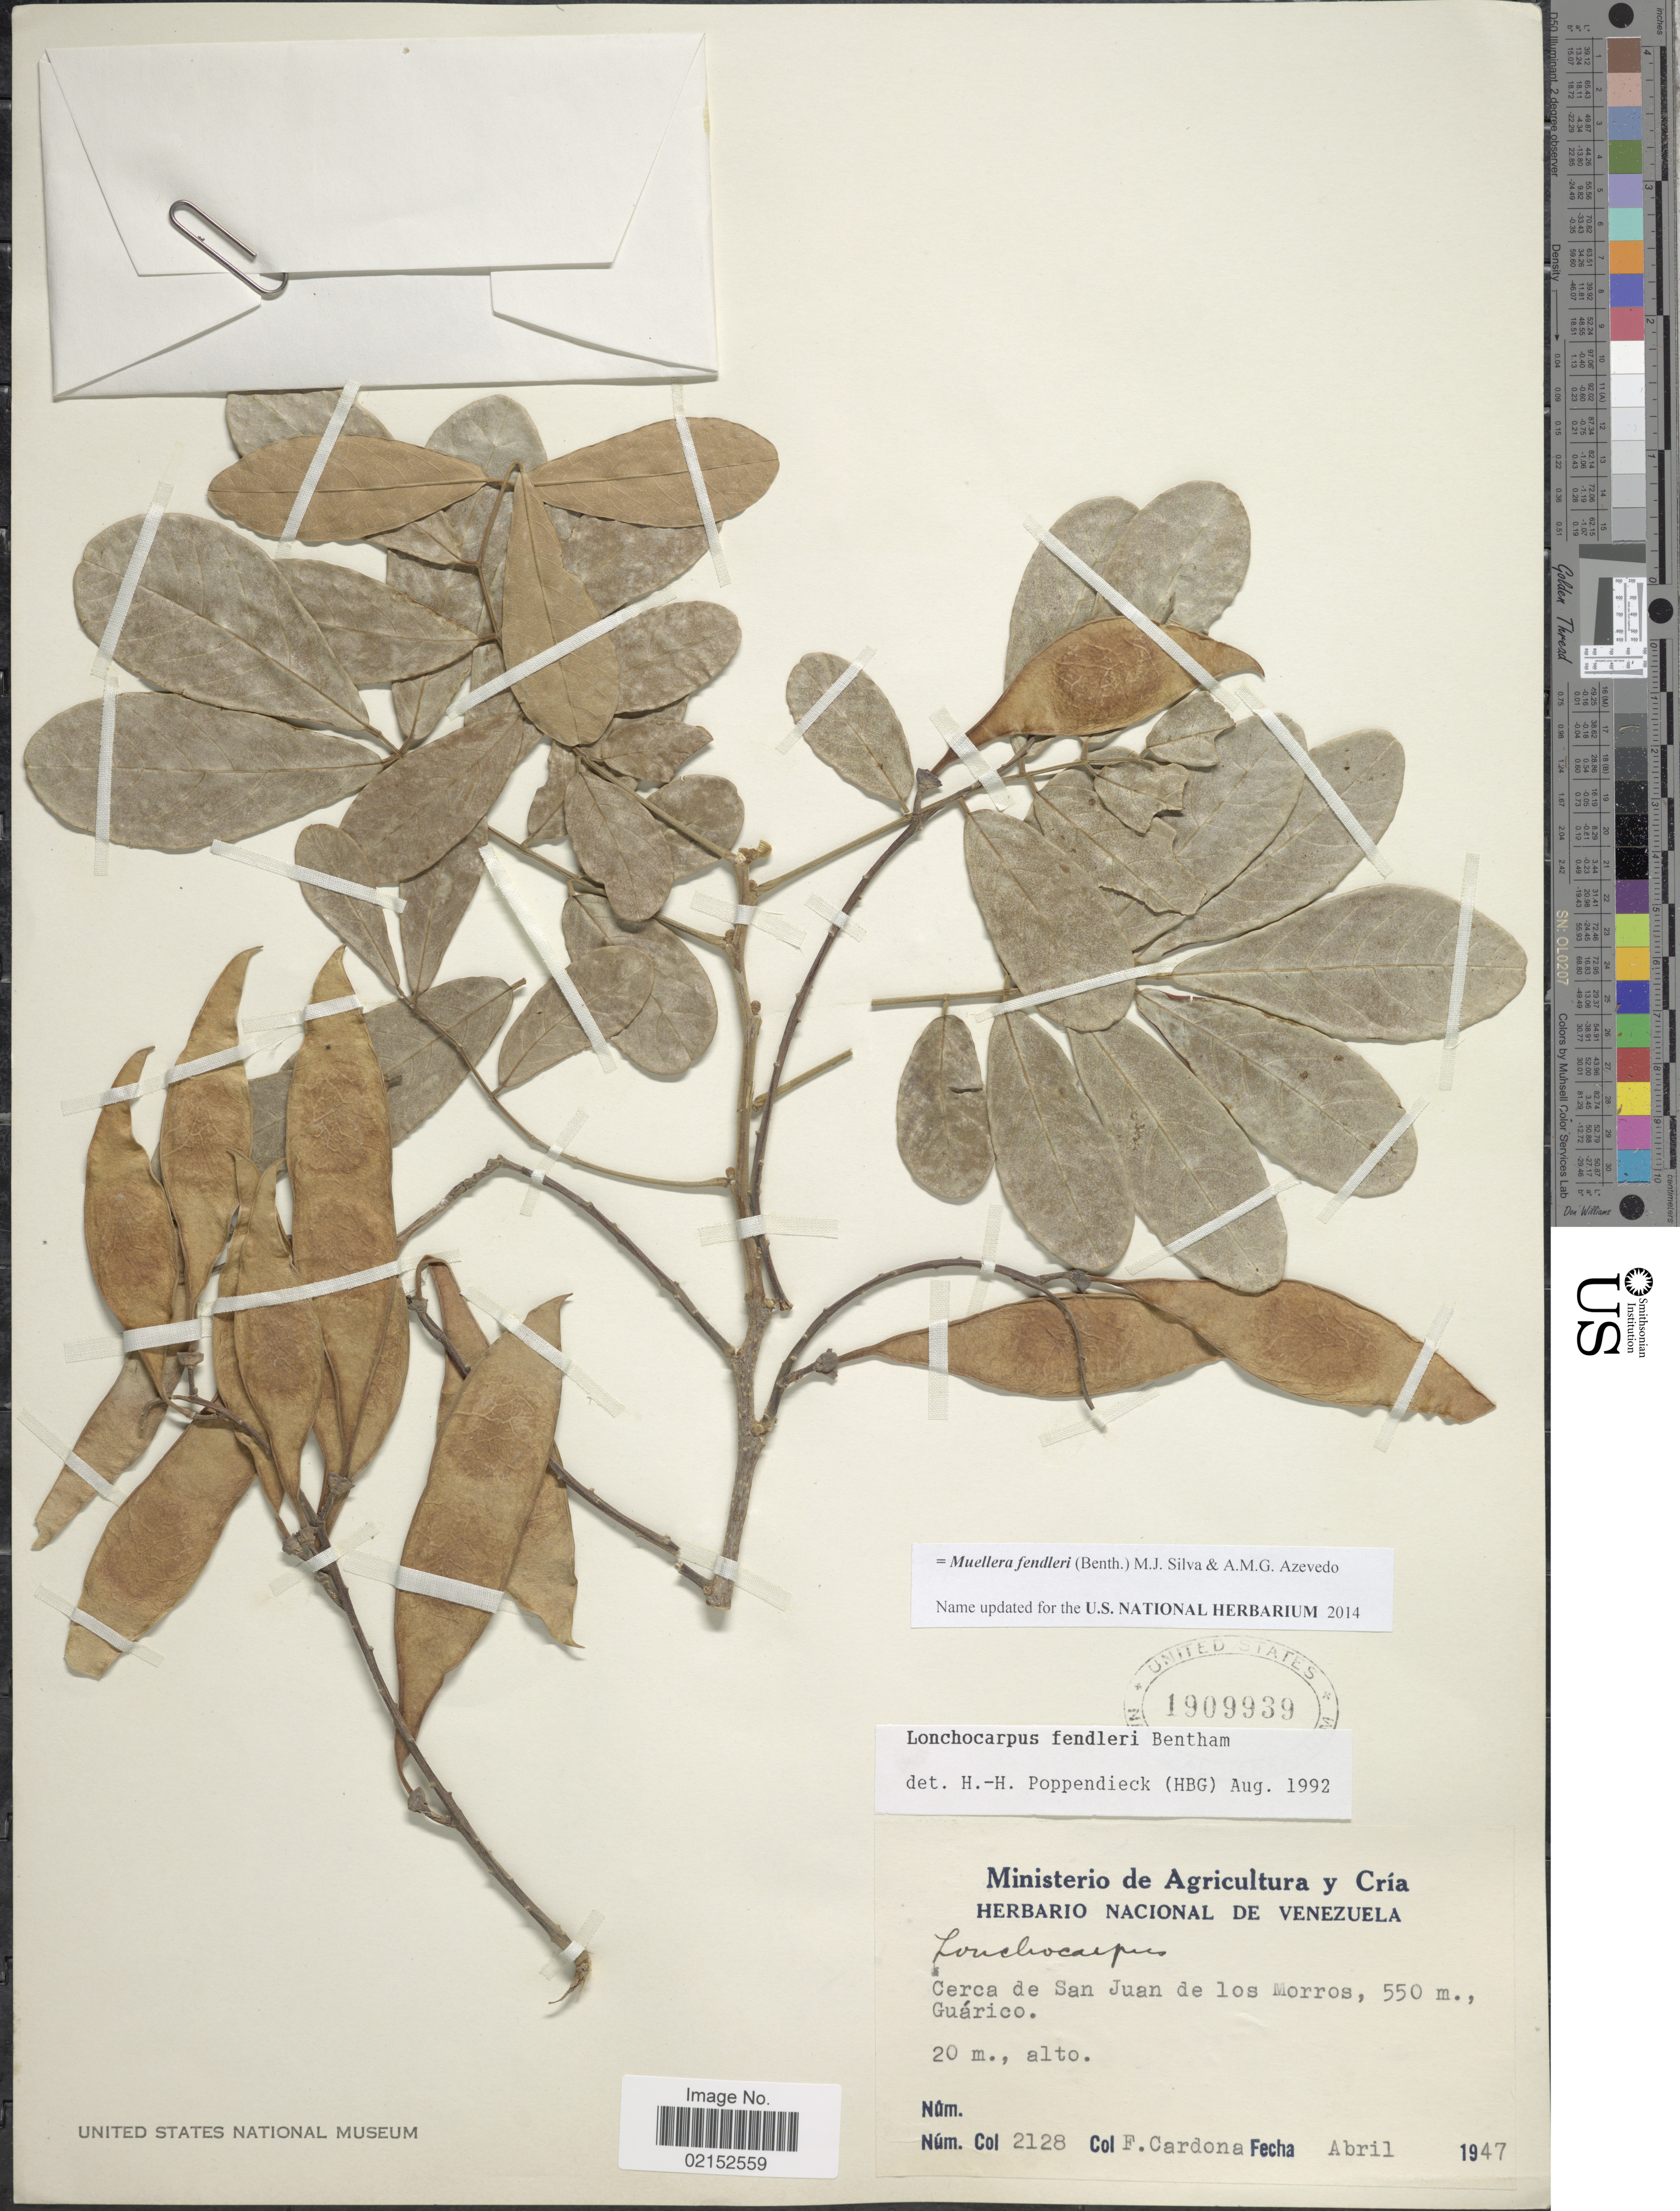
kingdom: Plantae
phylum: Tracheophyta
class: Magnoliopsida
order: Fabales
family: Fabaceae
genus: Muellera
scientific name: Muellera fendleri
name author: (Benth.) M.J. Silva & A.M.G. Azevedo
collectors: F. Cardona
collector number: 2128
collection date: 1947-04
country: Venezuela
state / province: Guárico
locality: Cerca de San Juan de los Morros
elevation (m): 550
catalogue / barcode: US 1909939